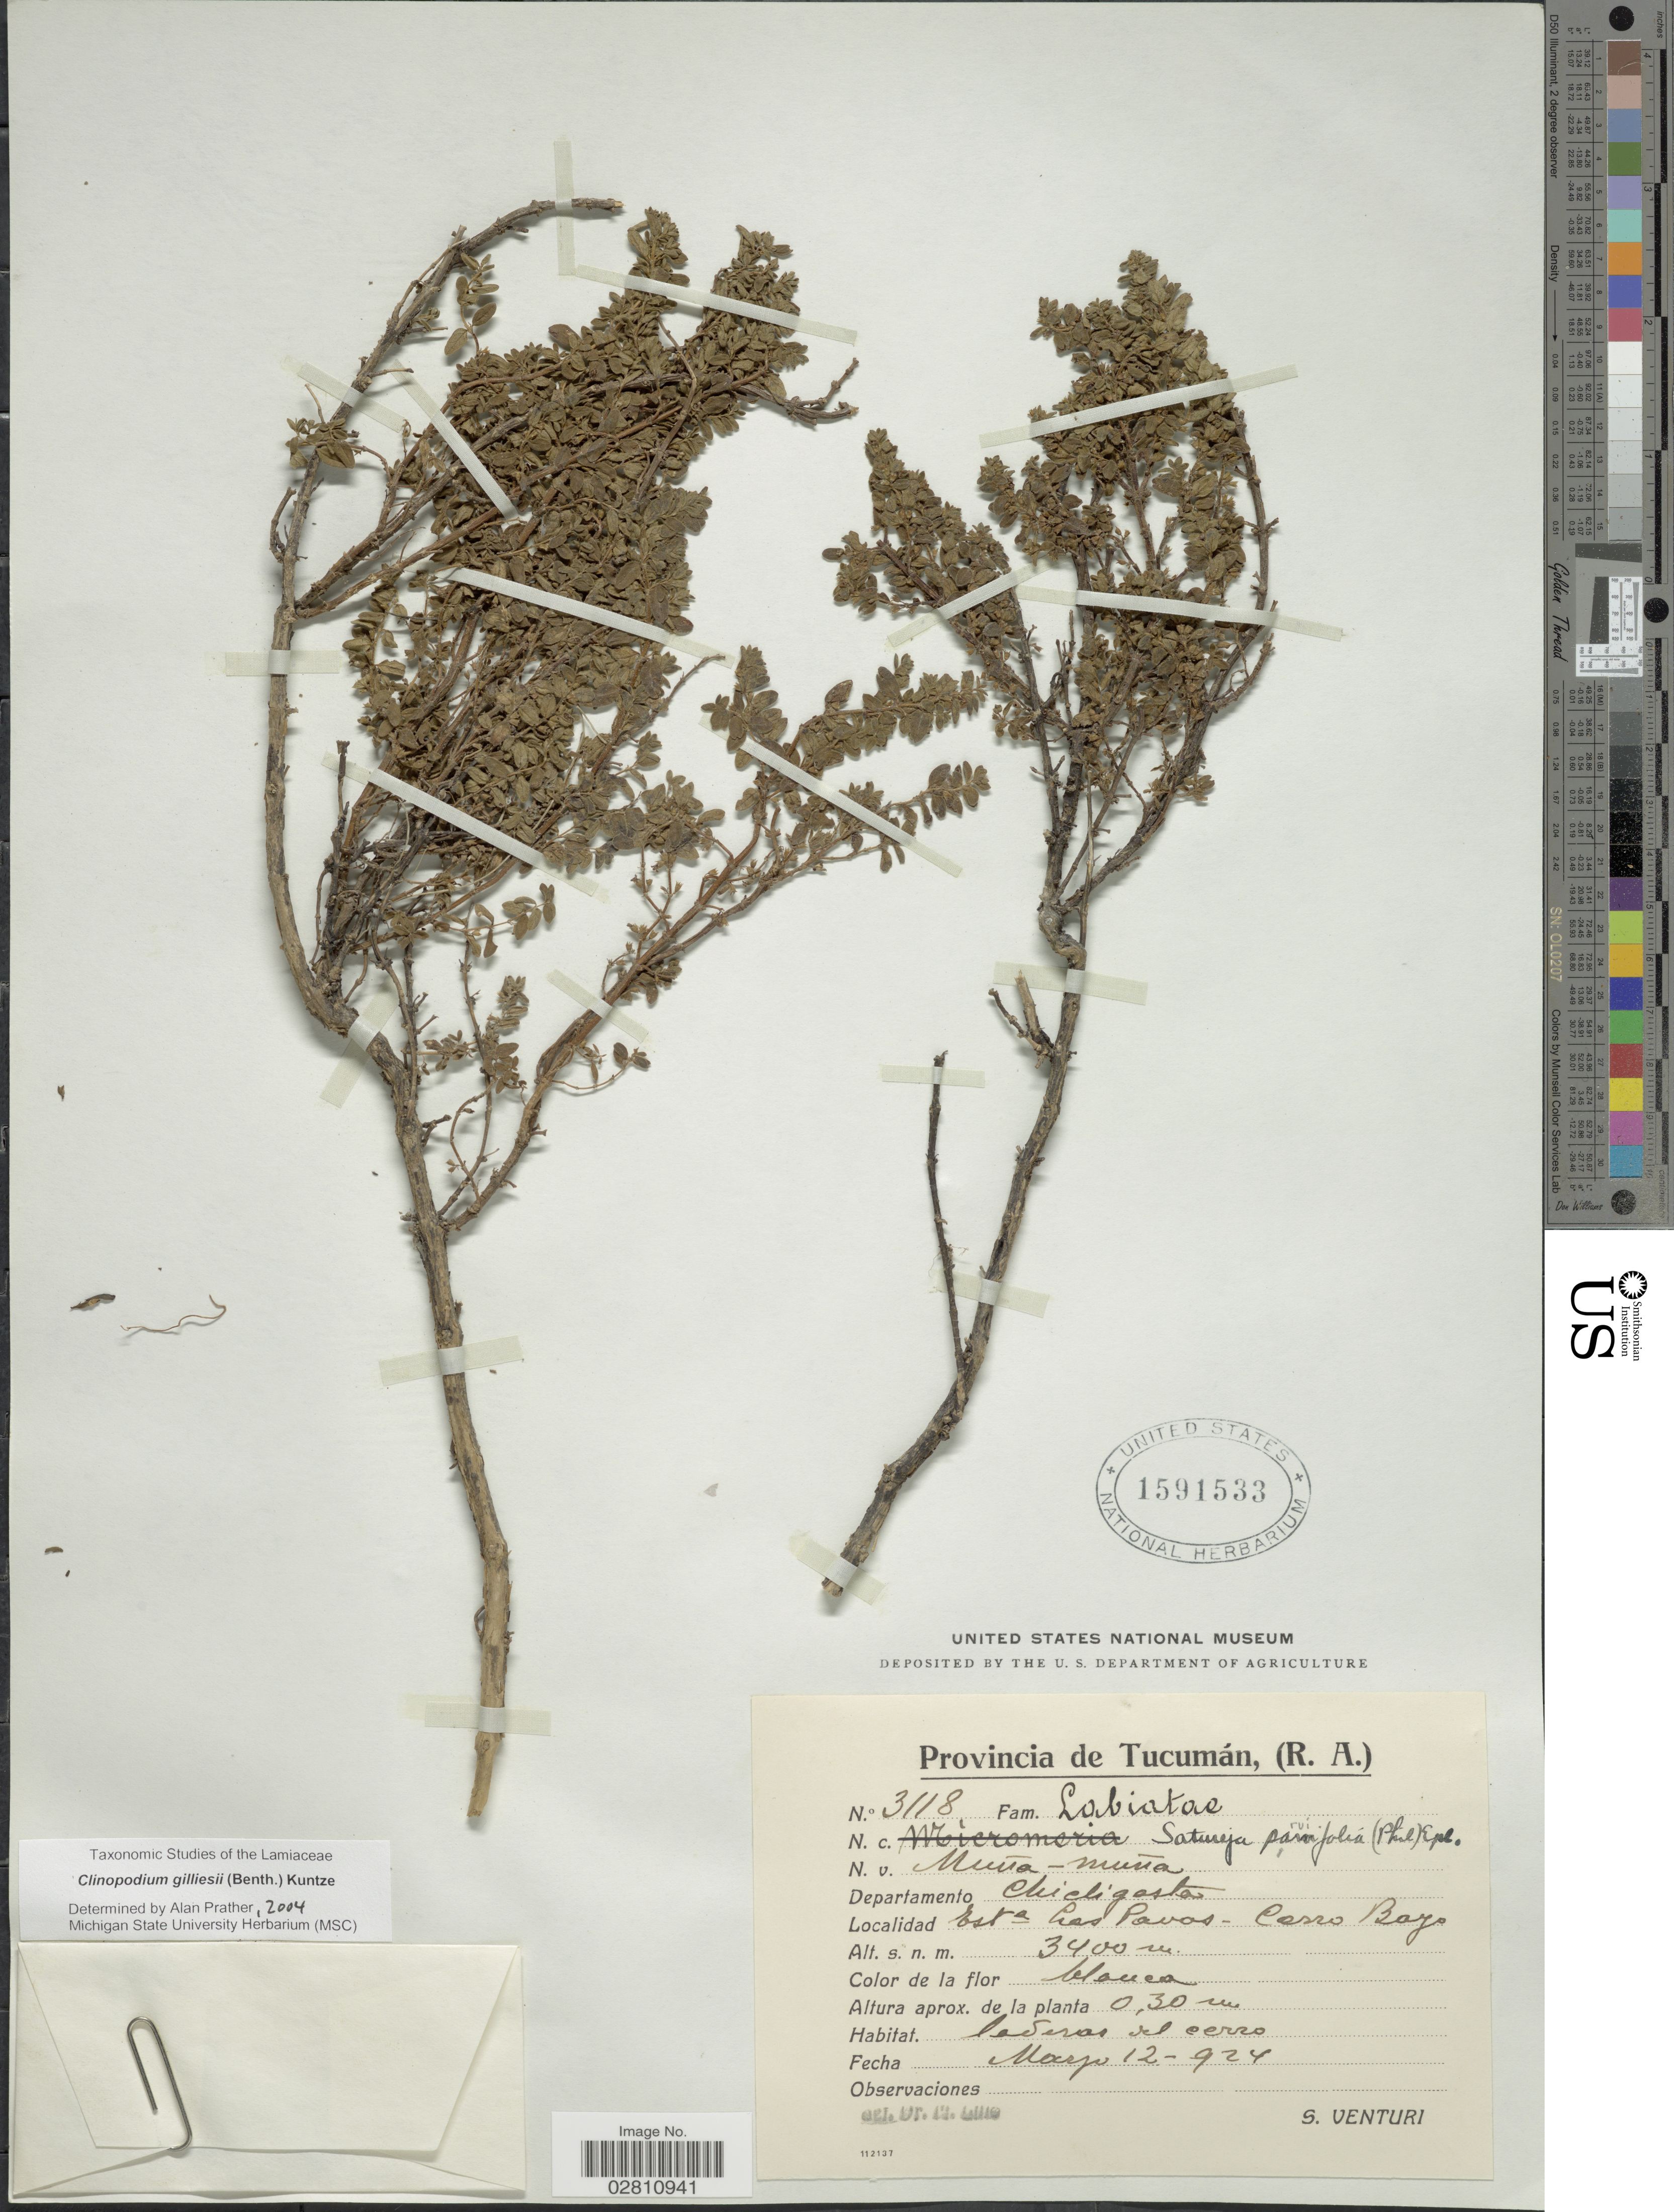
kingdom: Plantae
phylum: Tracheophyta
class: Magnoliopsida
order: Lamiales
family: Lamiaceae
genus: Clinopodium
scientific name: Clinopodium gilliesii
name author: (Benth.) Kuntze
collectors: S. Venturi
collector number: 3118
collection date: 1924-03-12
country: Argentina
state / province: Tucuman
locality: Departamento Chicligasta, Esta Los Pavos - Cerro Bayo.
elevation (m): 3400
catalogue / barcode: US 1591533